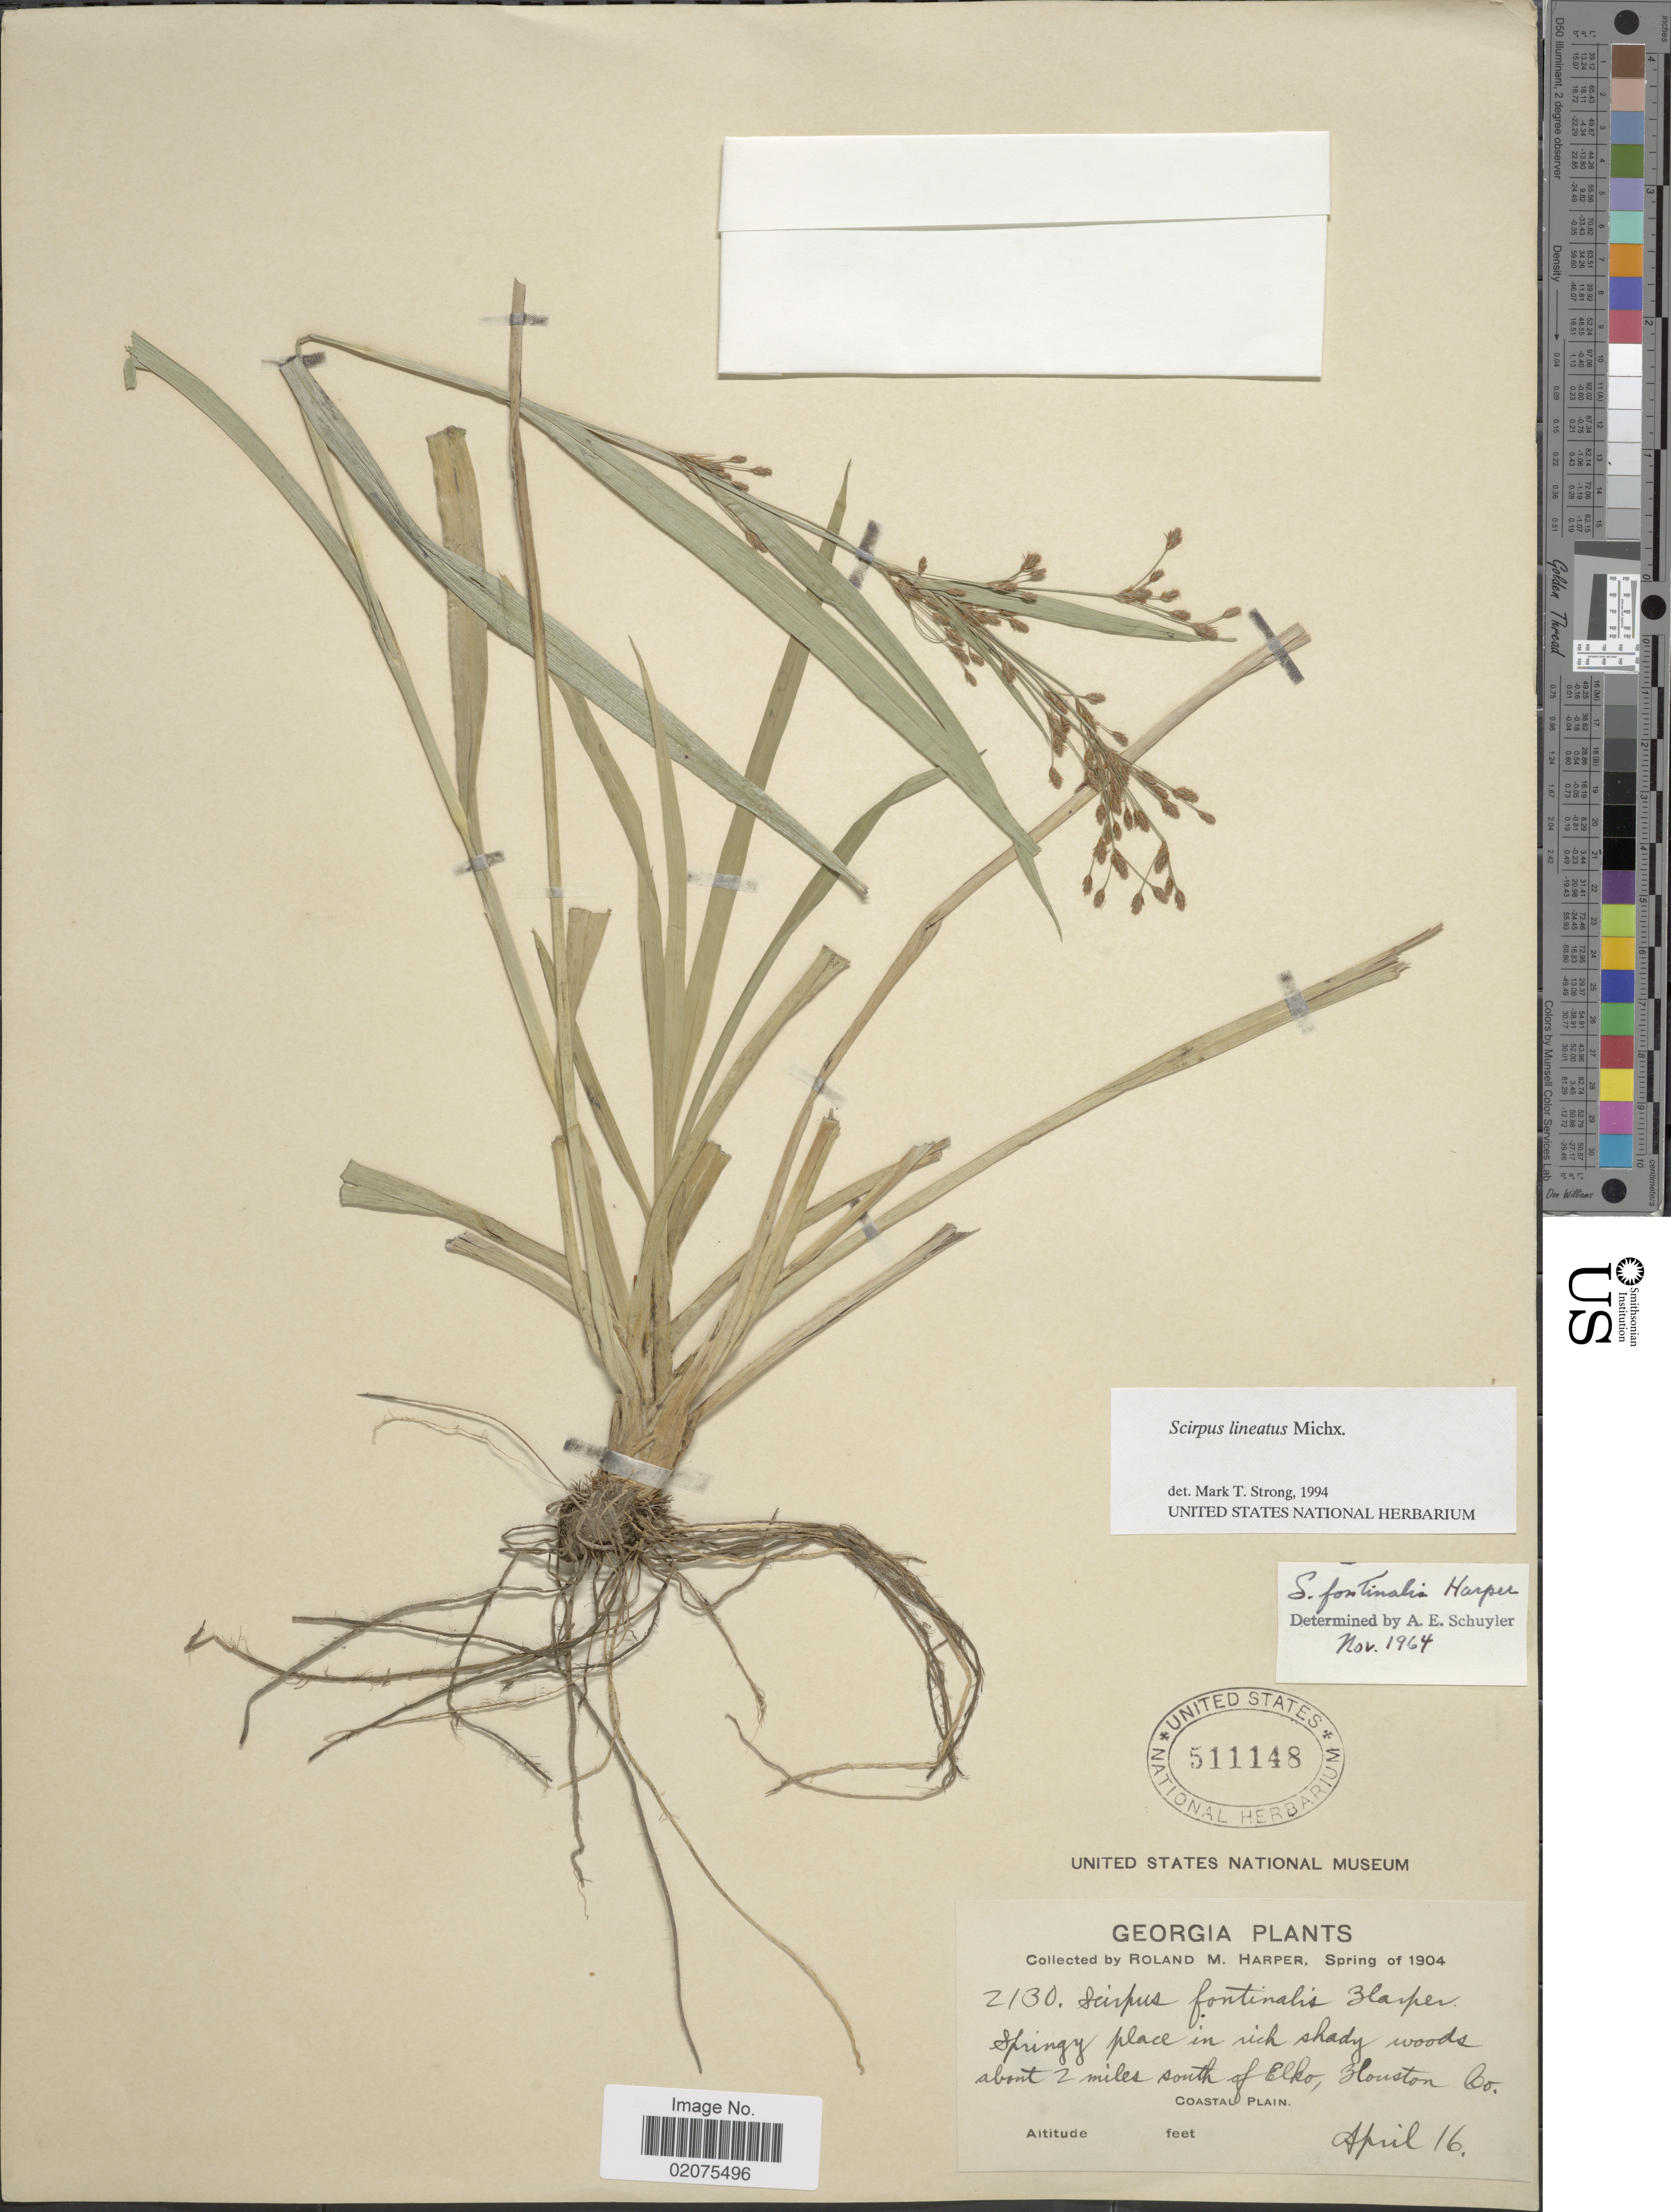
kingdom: Plantae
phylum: Tracheophyta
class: Liliopsida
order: Poales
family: Cyperaceae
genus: Scirpus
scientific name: Scirpus lineatus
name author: Michx.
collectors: R. M. Harper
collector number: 2130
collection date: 1904-04-16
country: United States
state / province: Georgia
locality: Springy place in rich shady woods about 2 miles soutrh of Elko, Houston Co. Coastal Plain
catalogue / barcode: US 511148